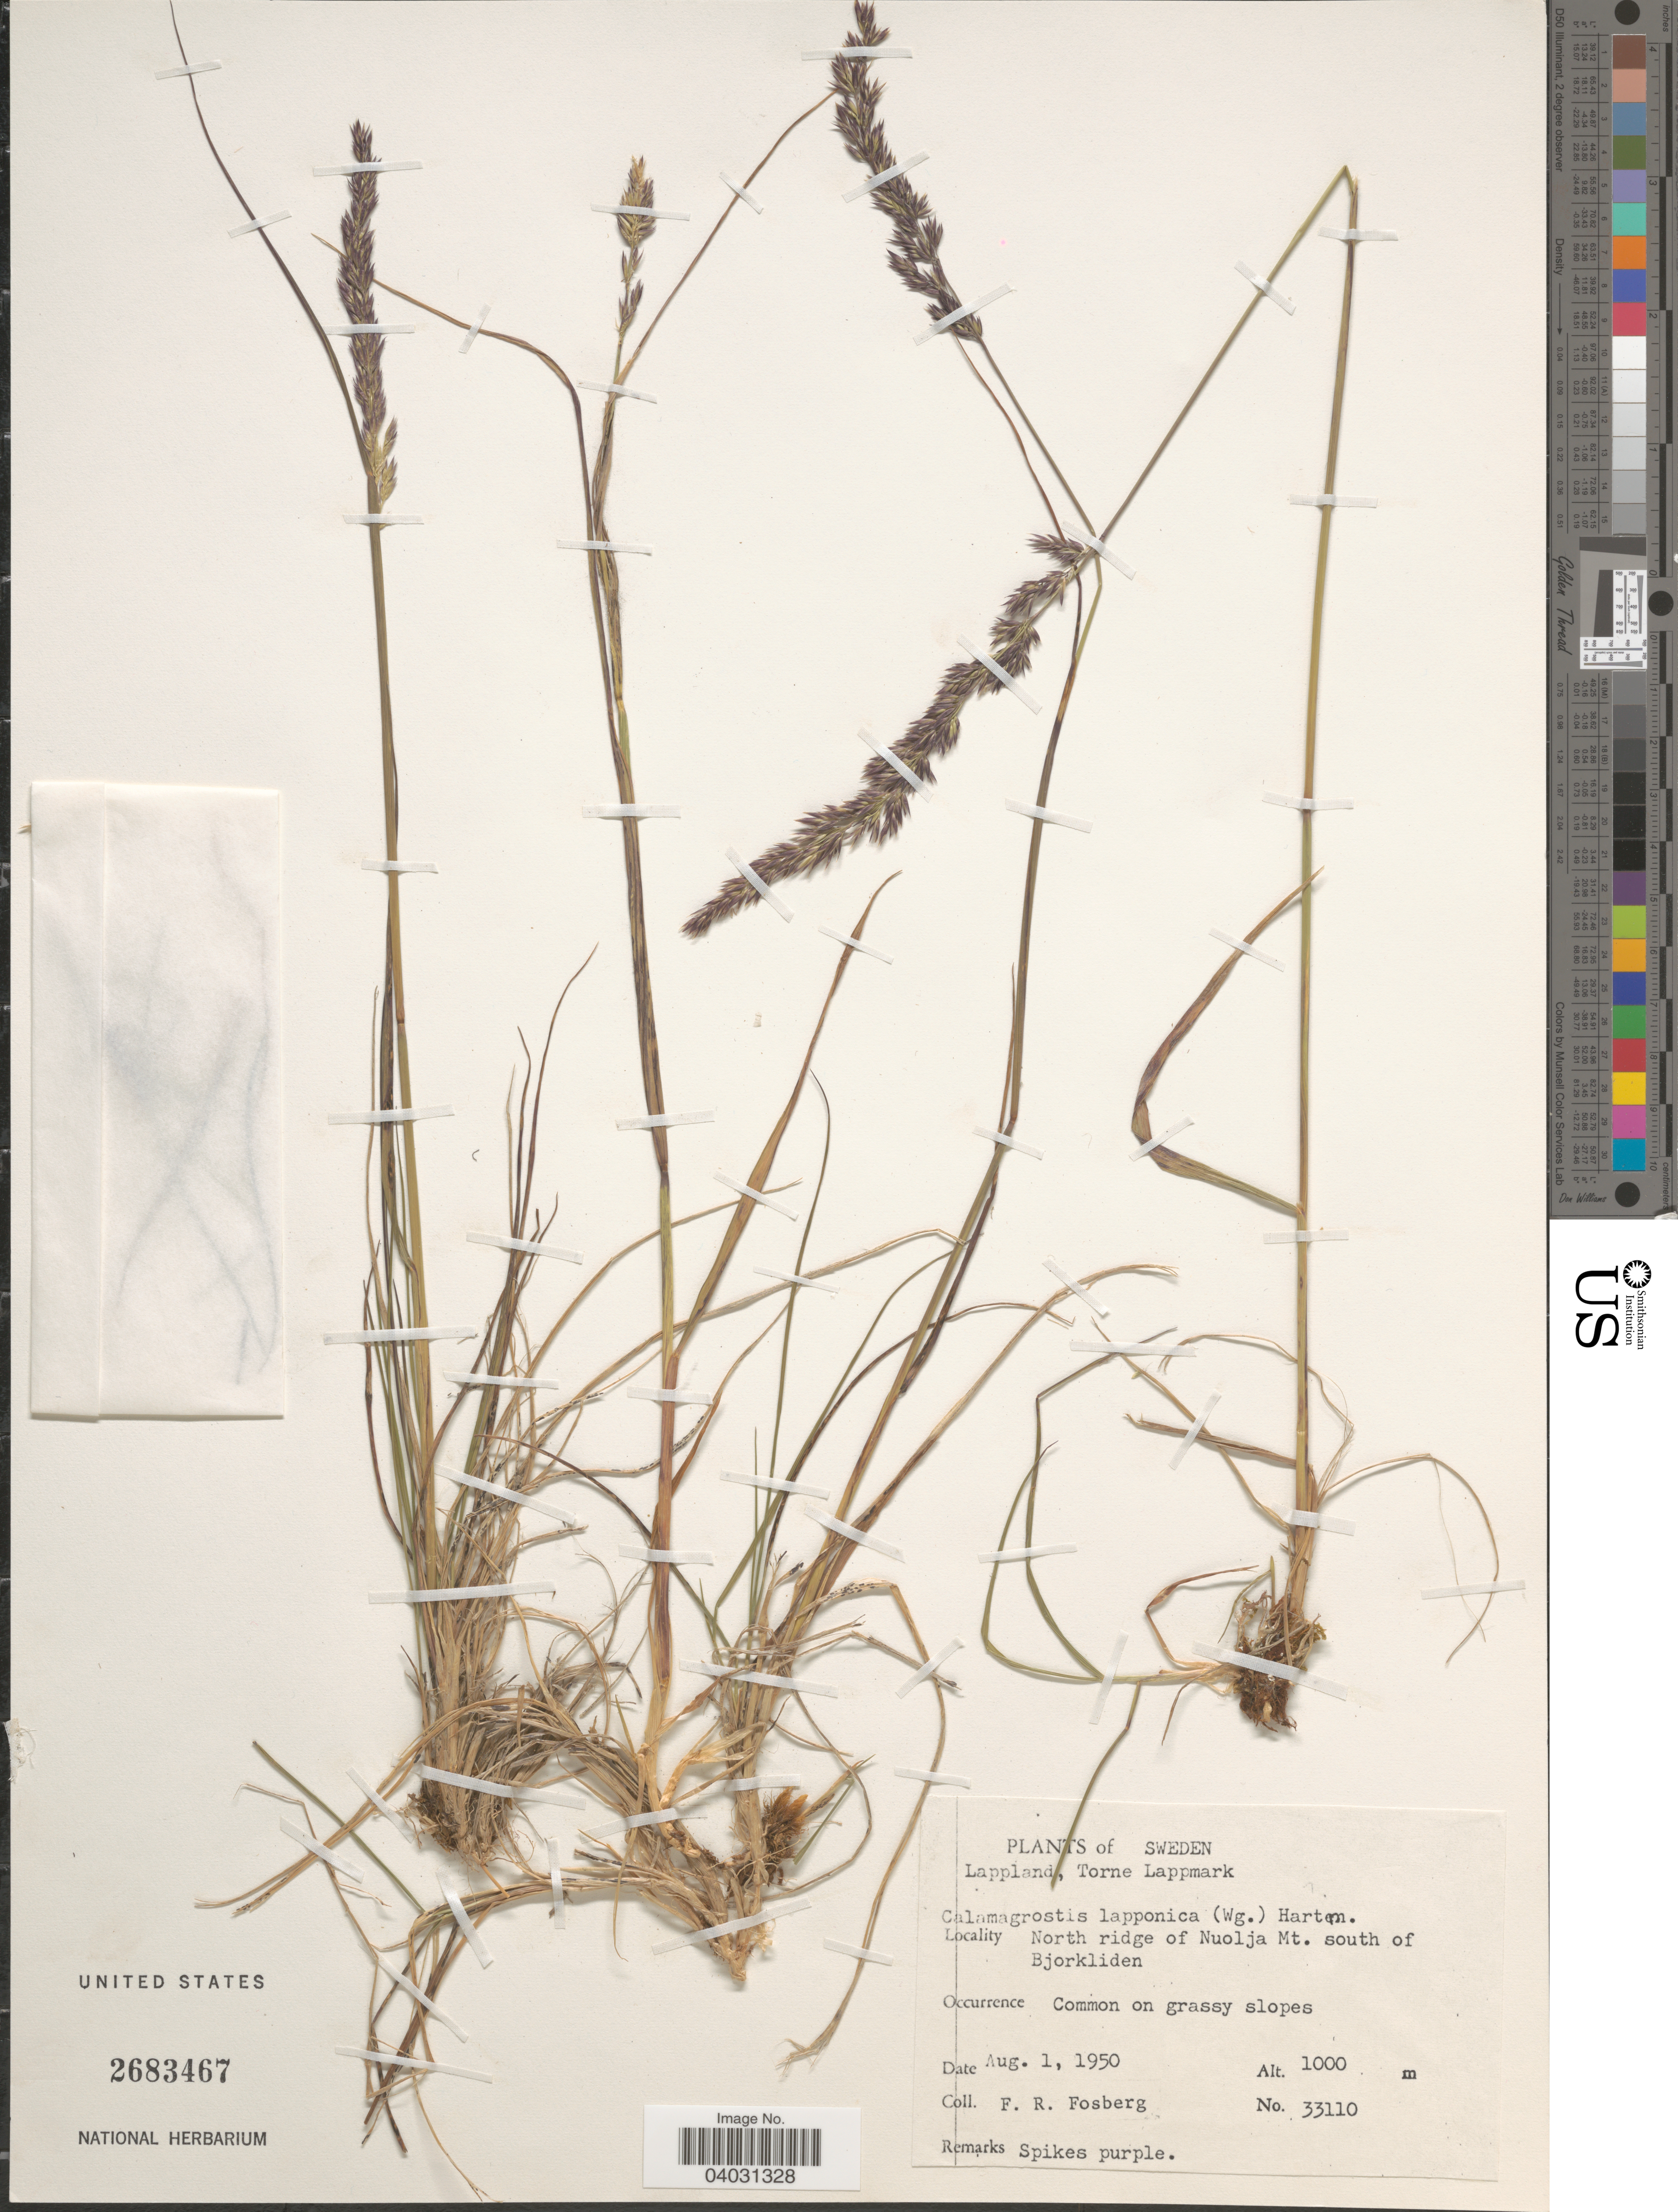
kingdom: Plantae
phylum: Tracheophyta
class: Liliopsida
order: Poales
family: Poaceae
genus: Calamagrostis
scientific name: Calamagrostis lapponica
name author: (Wahlenb.) Hartm.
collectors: F. R. Fosberg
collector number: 33110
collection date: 1950-08-01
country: Finland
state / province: Lappi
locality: Lappland, Torne Lappmark. North ridge of Nuolja Mt. south of Bjorkliden. On grassy slopes.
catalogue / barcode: US 2683467